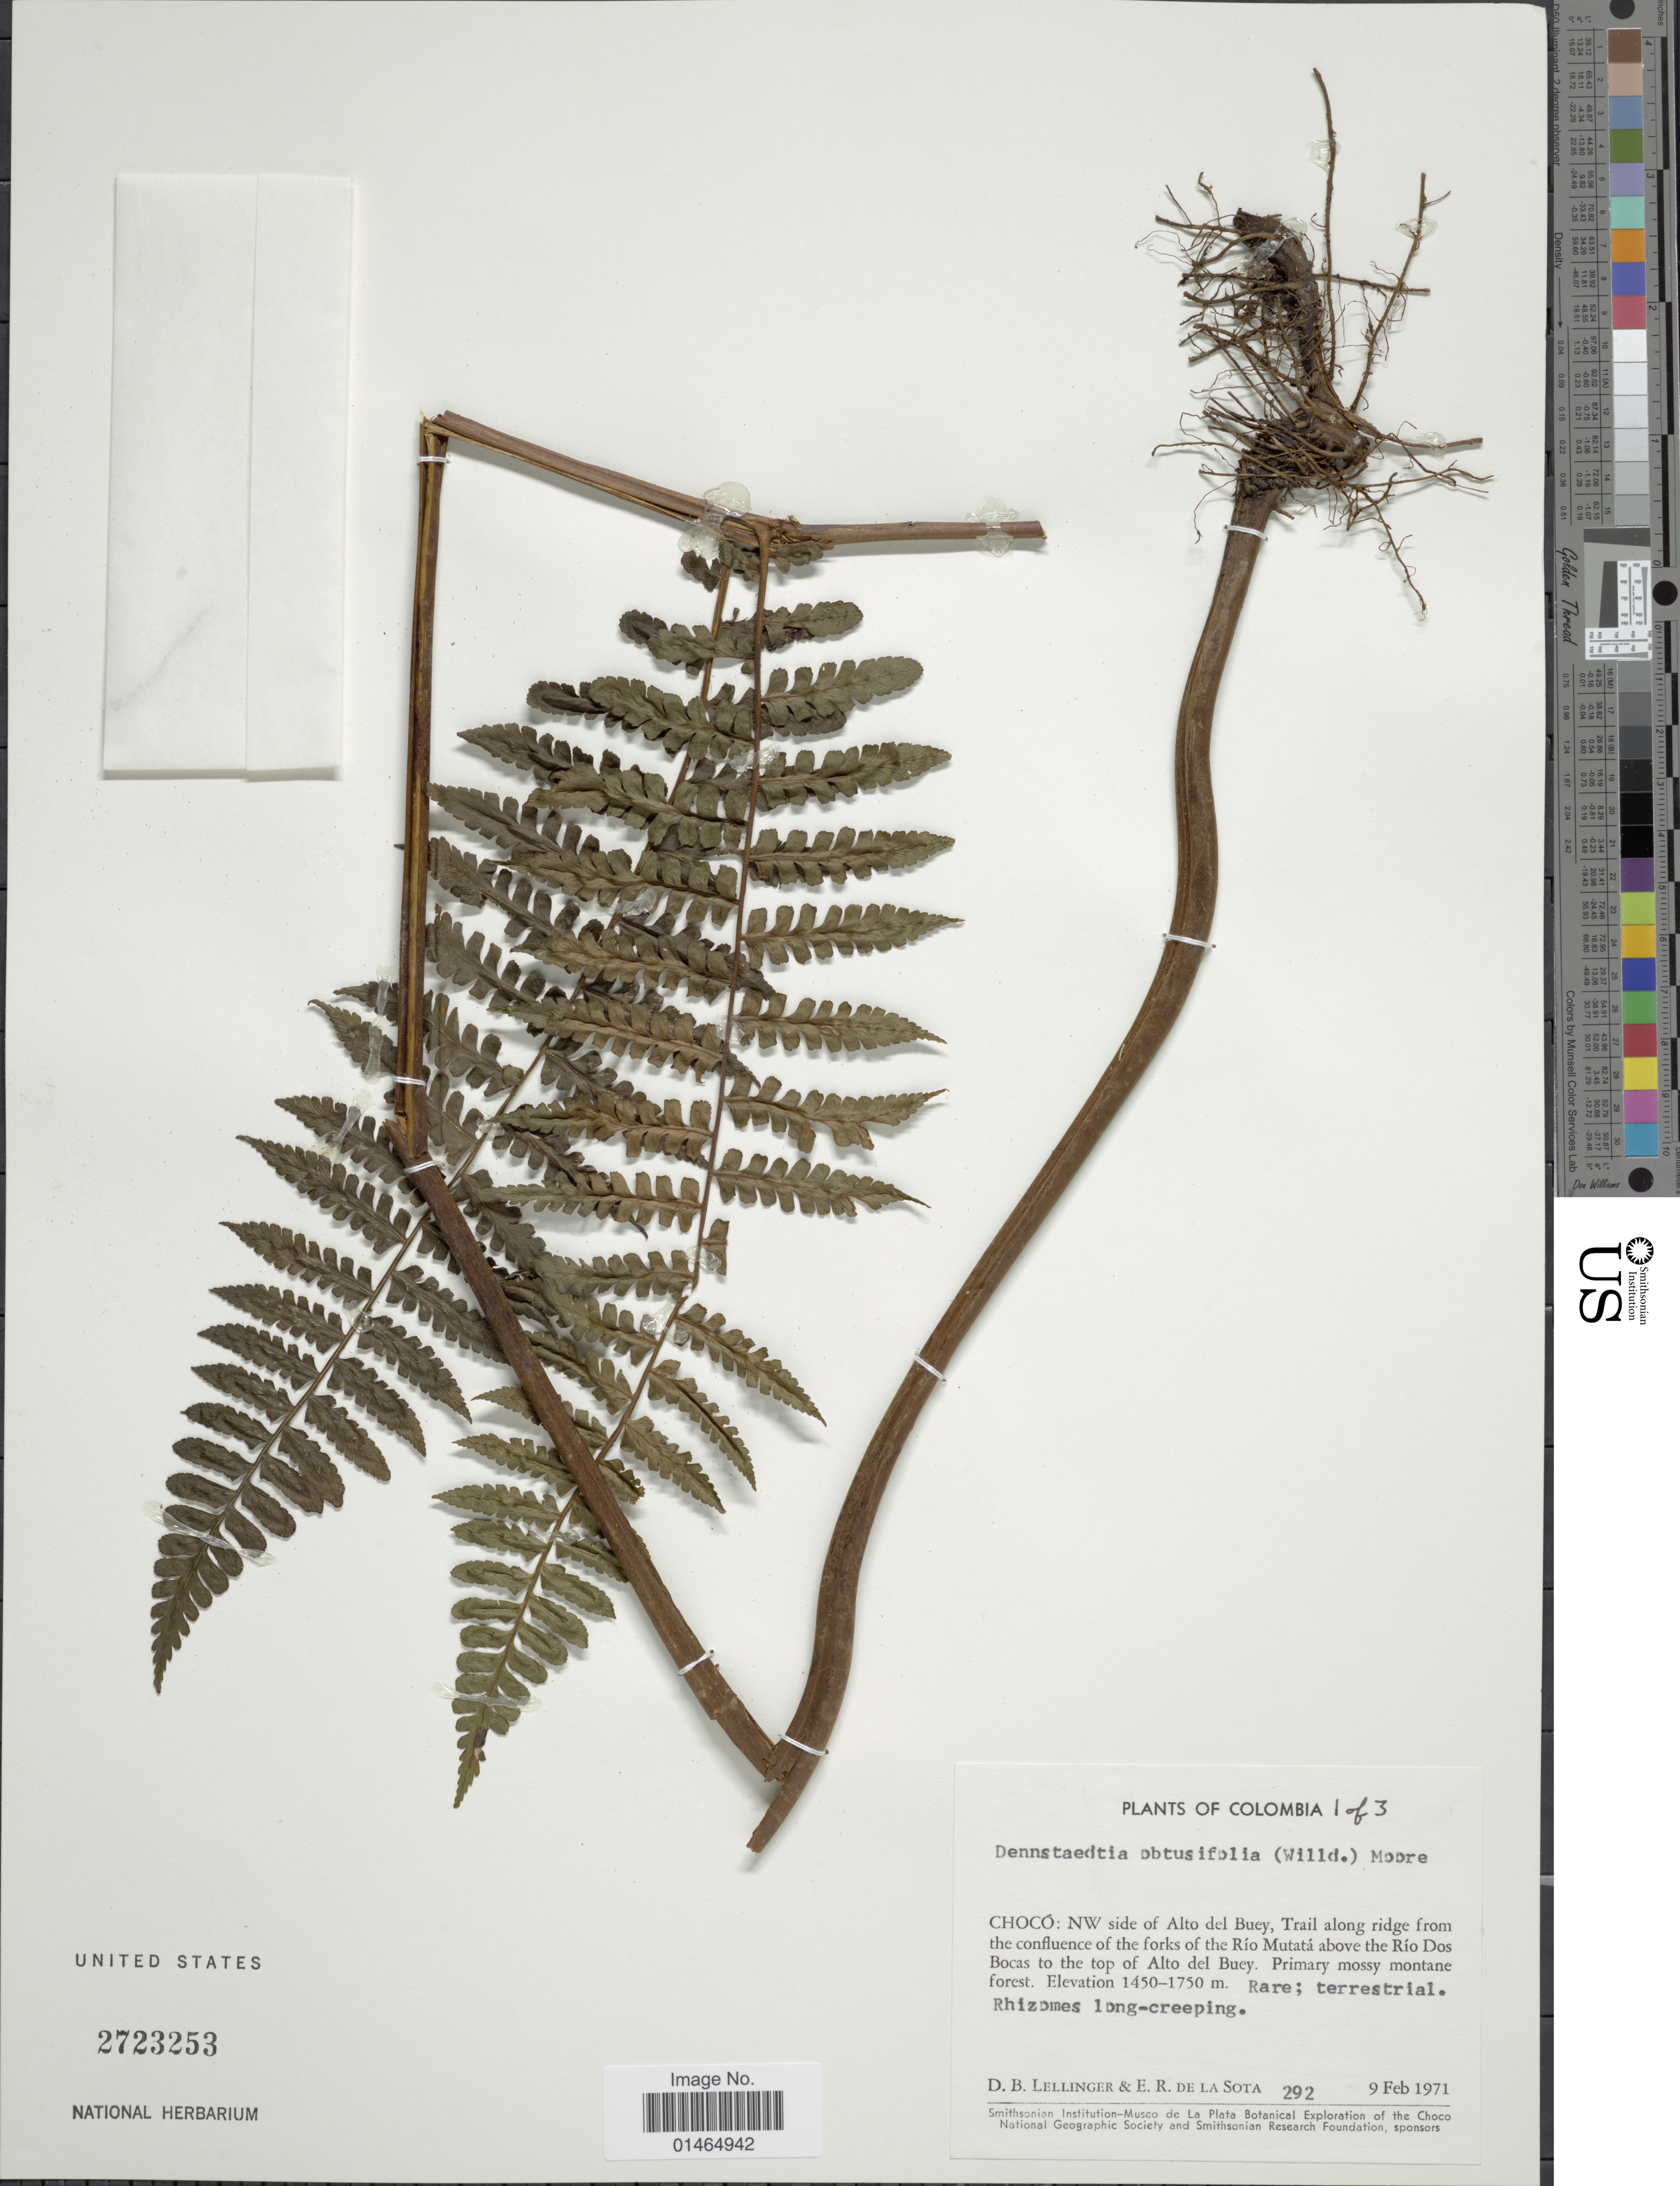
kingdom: Plantae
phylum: Tracheophyta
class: Polypodiopsida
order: Polypodiales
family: Dennstaedtiaceae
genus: Dennstaedtia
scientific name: Dennstaedtia obtusifolia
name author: (Willd.) T. Moore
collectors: D. B. Lellinger & E. R. de la Sota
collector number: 292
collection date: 1971-02-09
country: Colombia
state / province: Chocó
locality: NW side of Alto del Buey, Trail along ridge from the confluence of the forks of the Río Mutatá above Río Dos Bocas to the top of Alto del Buey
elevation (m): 1450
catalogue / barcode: US 2723253